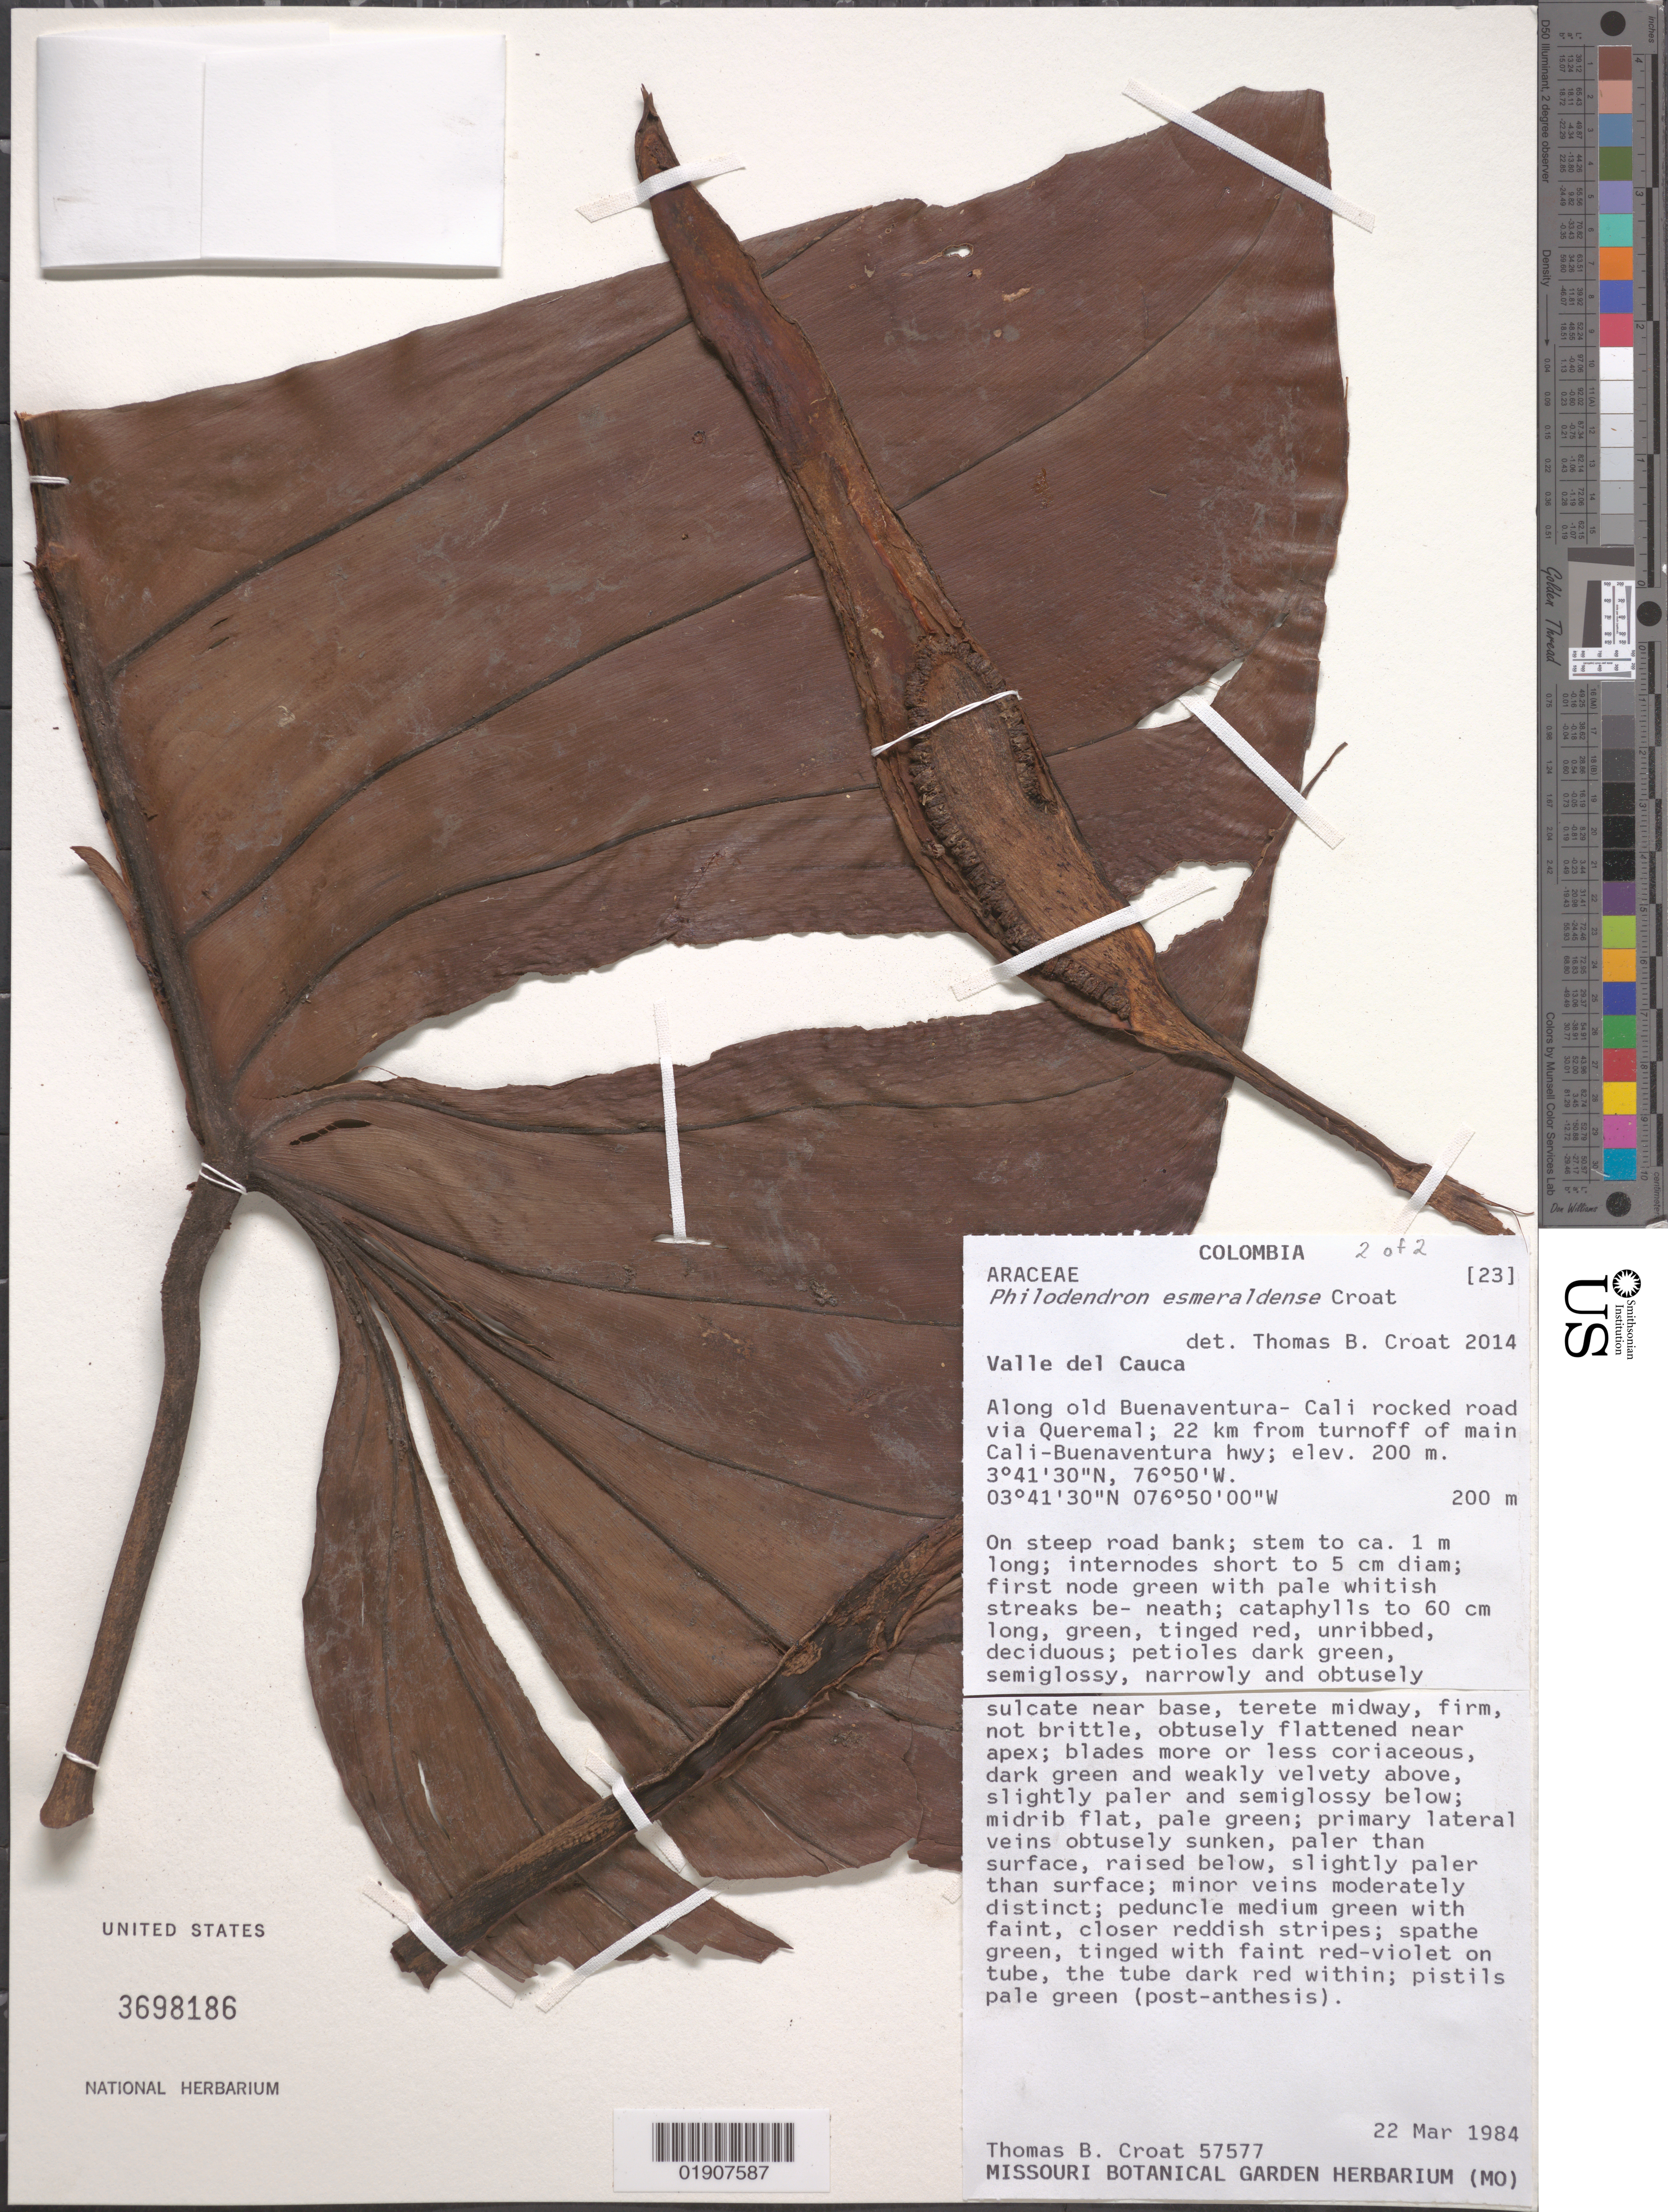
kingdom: Plantae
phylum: Tracheophyta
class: Liliopsida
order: Alismatales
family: Araceae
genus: Philodendron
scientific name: Philodendron esmeraldense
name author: Croat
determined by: Croat, Thomas B., Missouri Botanical Garden (MO)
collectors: T. B. Croat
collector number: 57577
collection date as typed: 22 Mar 1984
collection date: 1984-03-22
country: Colombia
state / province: Valle del Cauca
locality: Along old Buenaventura - Cali rocked road via Queremal; 22 km from turnoff of main Cali - Buenaventura hwy.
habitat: On steep road bank.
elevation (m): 200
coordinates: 03 41 30 N, 76 50 00 W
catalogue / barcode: US 3698186